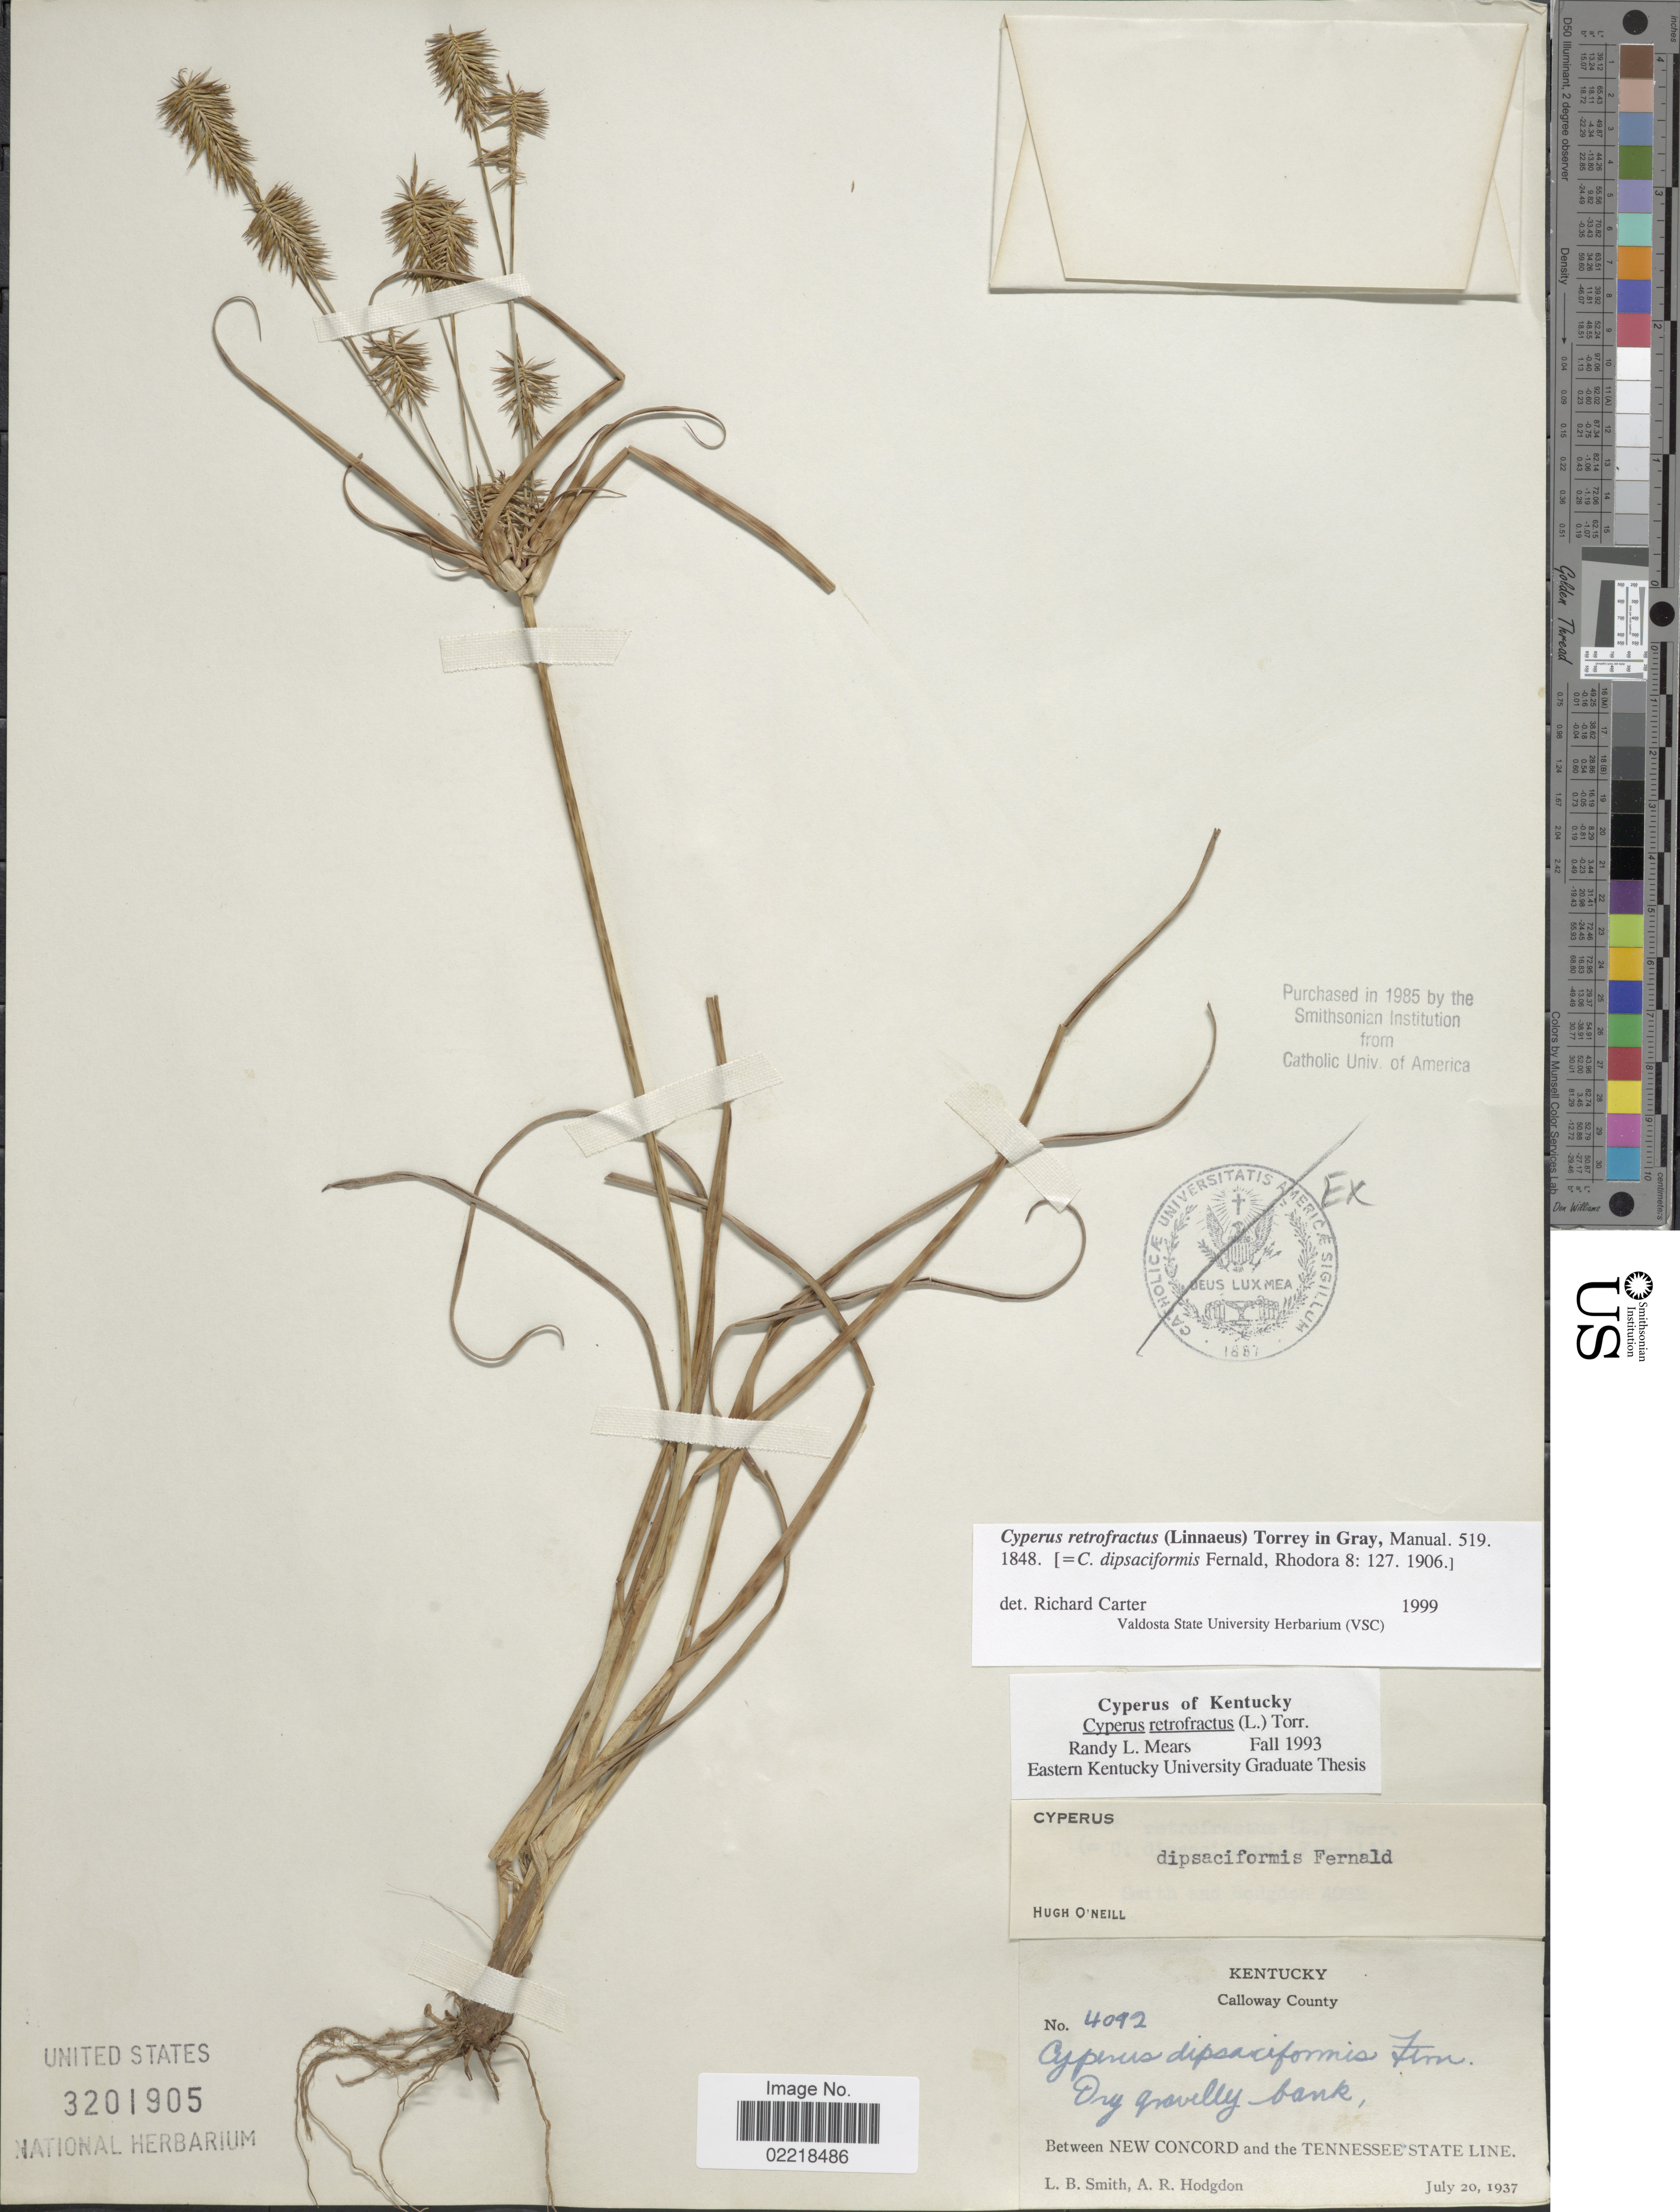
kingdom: Plantae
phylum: Tracheophyta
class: Liliopsida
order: Poales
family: Cyperaceae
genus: Cyperus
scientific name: Cyperus retrofractus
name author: (L.) Torr.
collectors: L. Smith & A. R. Hodgdon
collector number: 4092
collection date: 1937-07-20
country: United States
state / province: Kentucky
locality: Calloway County, dry gravelly bank, between New Concord and the Tennessee State Line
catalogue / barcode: US 3201905